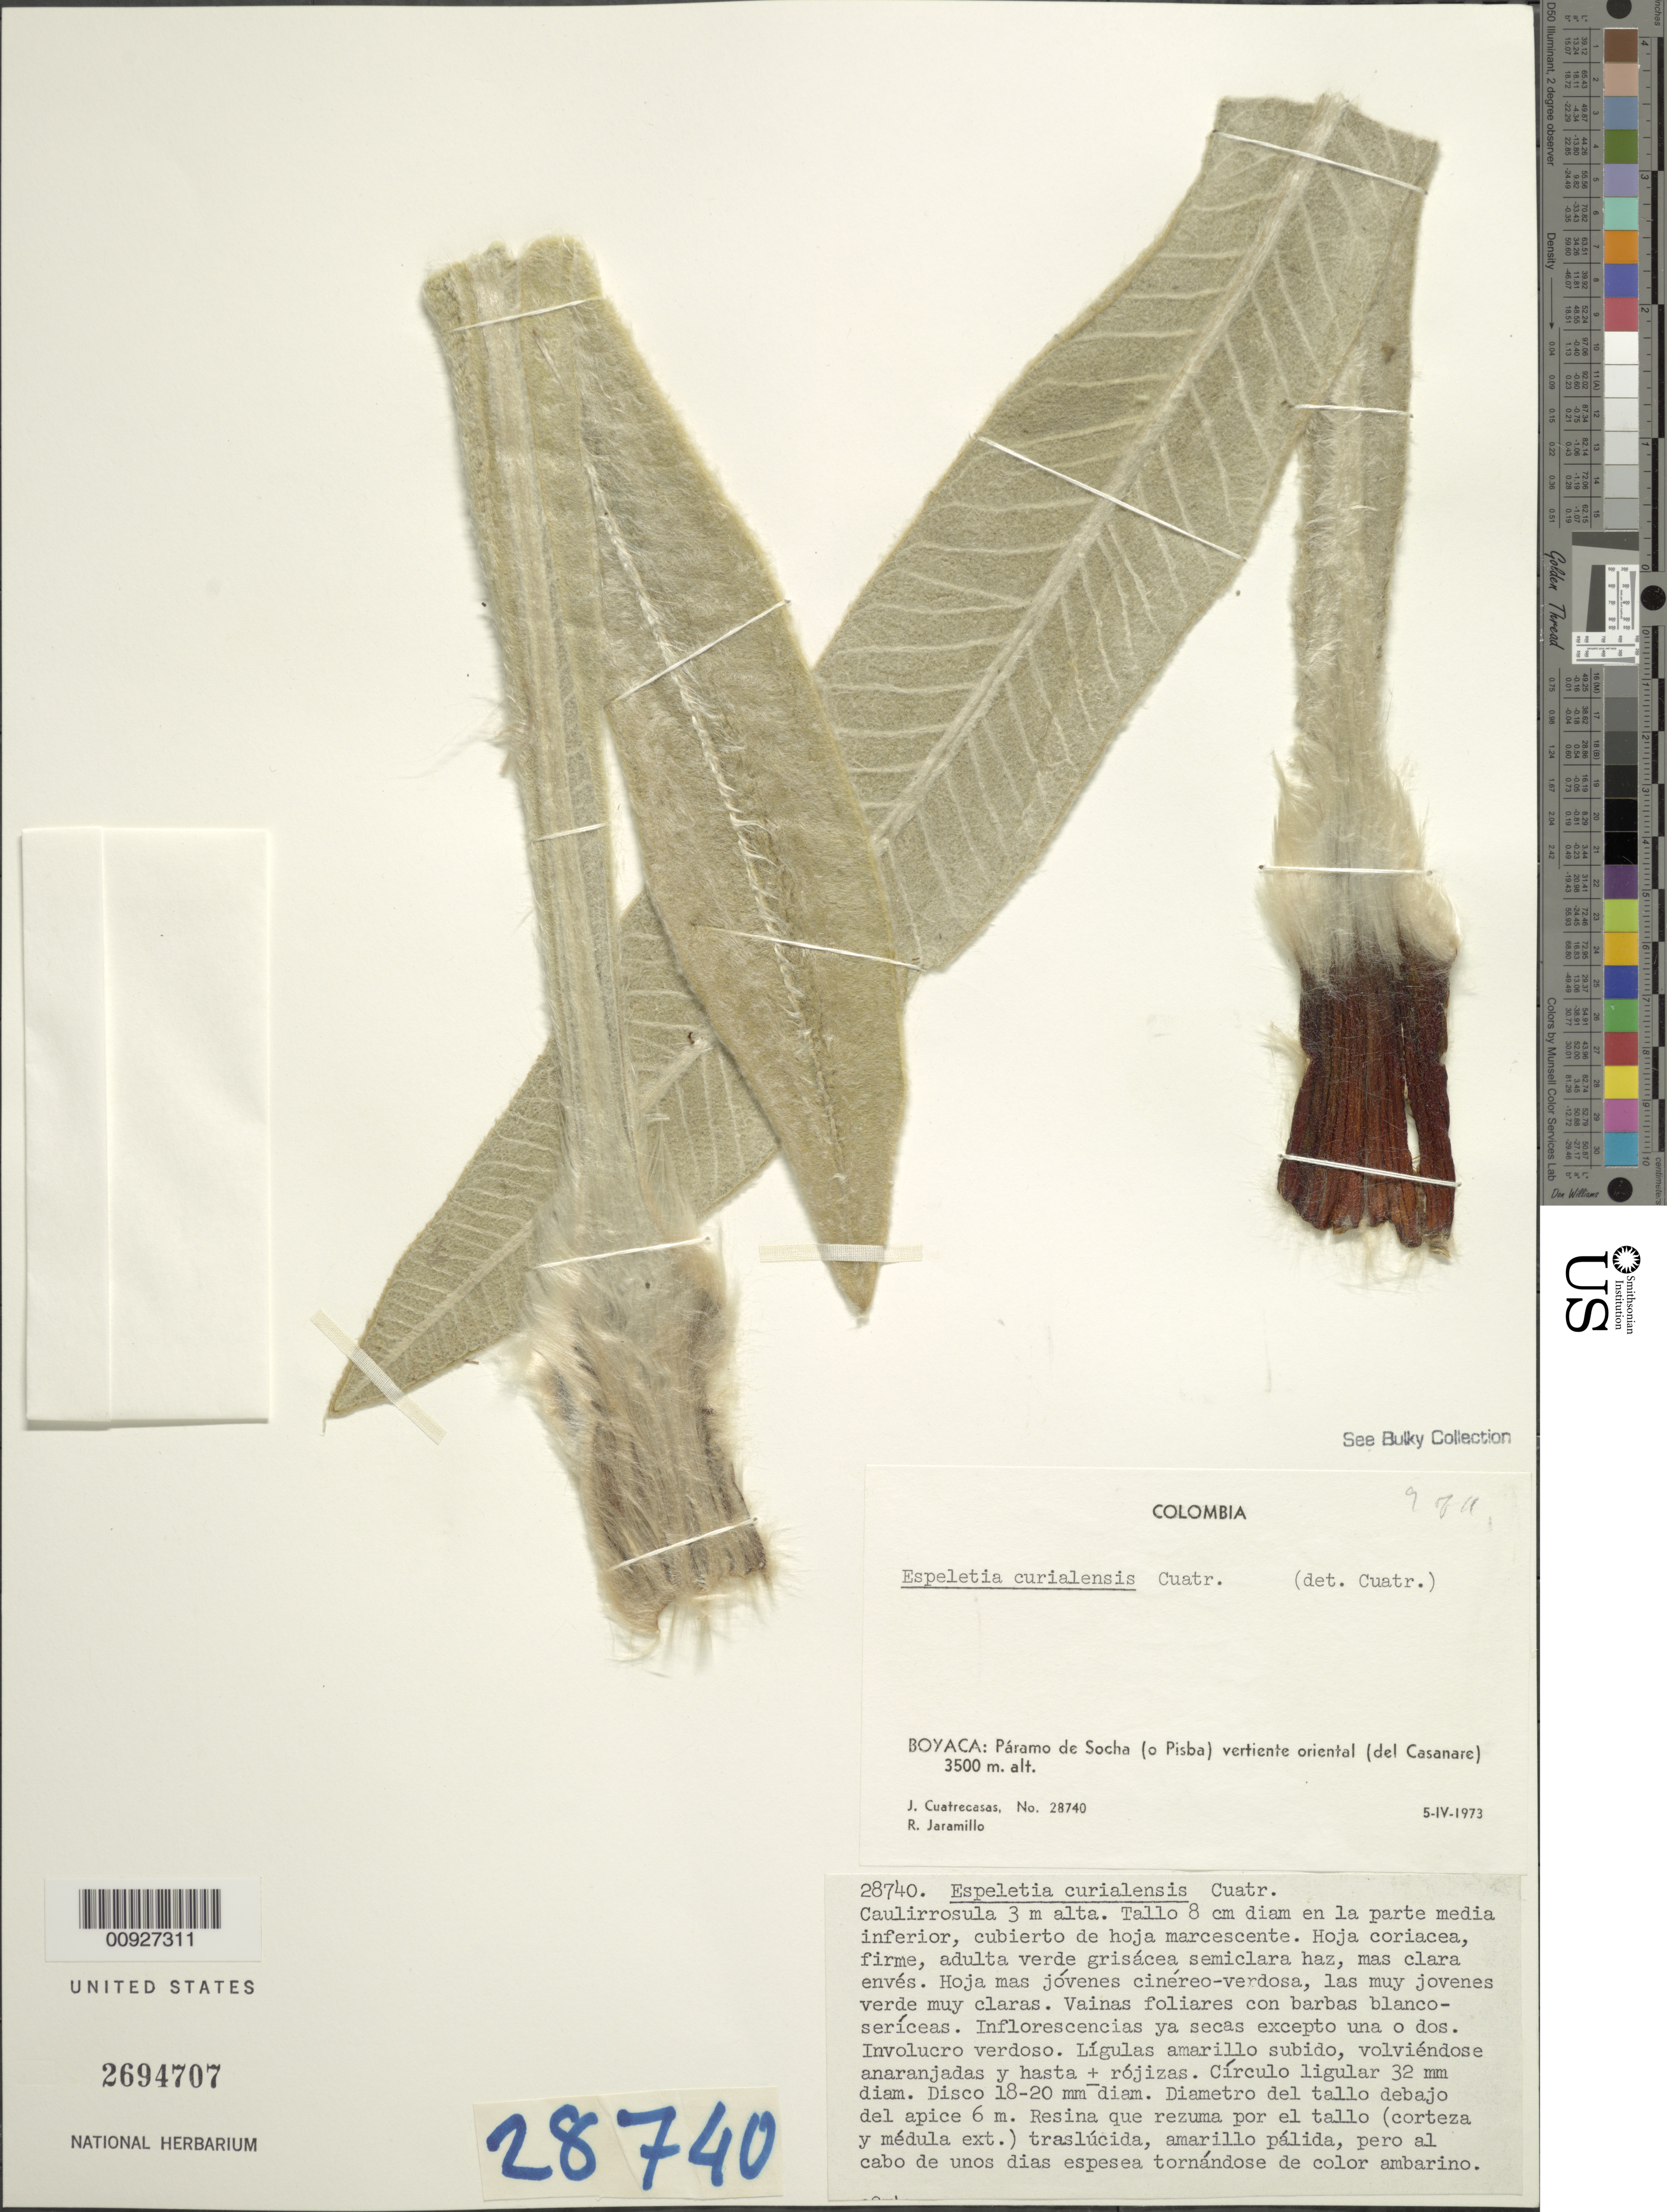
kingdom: Plantae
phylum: Tracheophyta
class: Magnoliopsida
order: Asterales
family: Asteraceae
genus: Espeletia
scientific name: Espeletia curialensis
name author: Cuatrec.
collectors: J. Cuatrecasas & R. Jaramillo M.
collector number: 28740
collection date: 1973-04-05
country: Colombia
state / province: Boyacá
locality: P. de Socha (o Pisba). Páramo de Socha (o Pisba) vertiente oriental (del Casanare)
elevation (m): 3500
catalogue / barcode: US 2694707